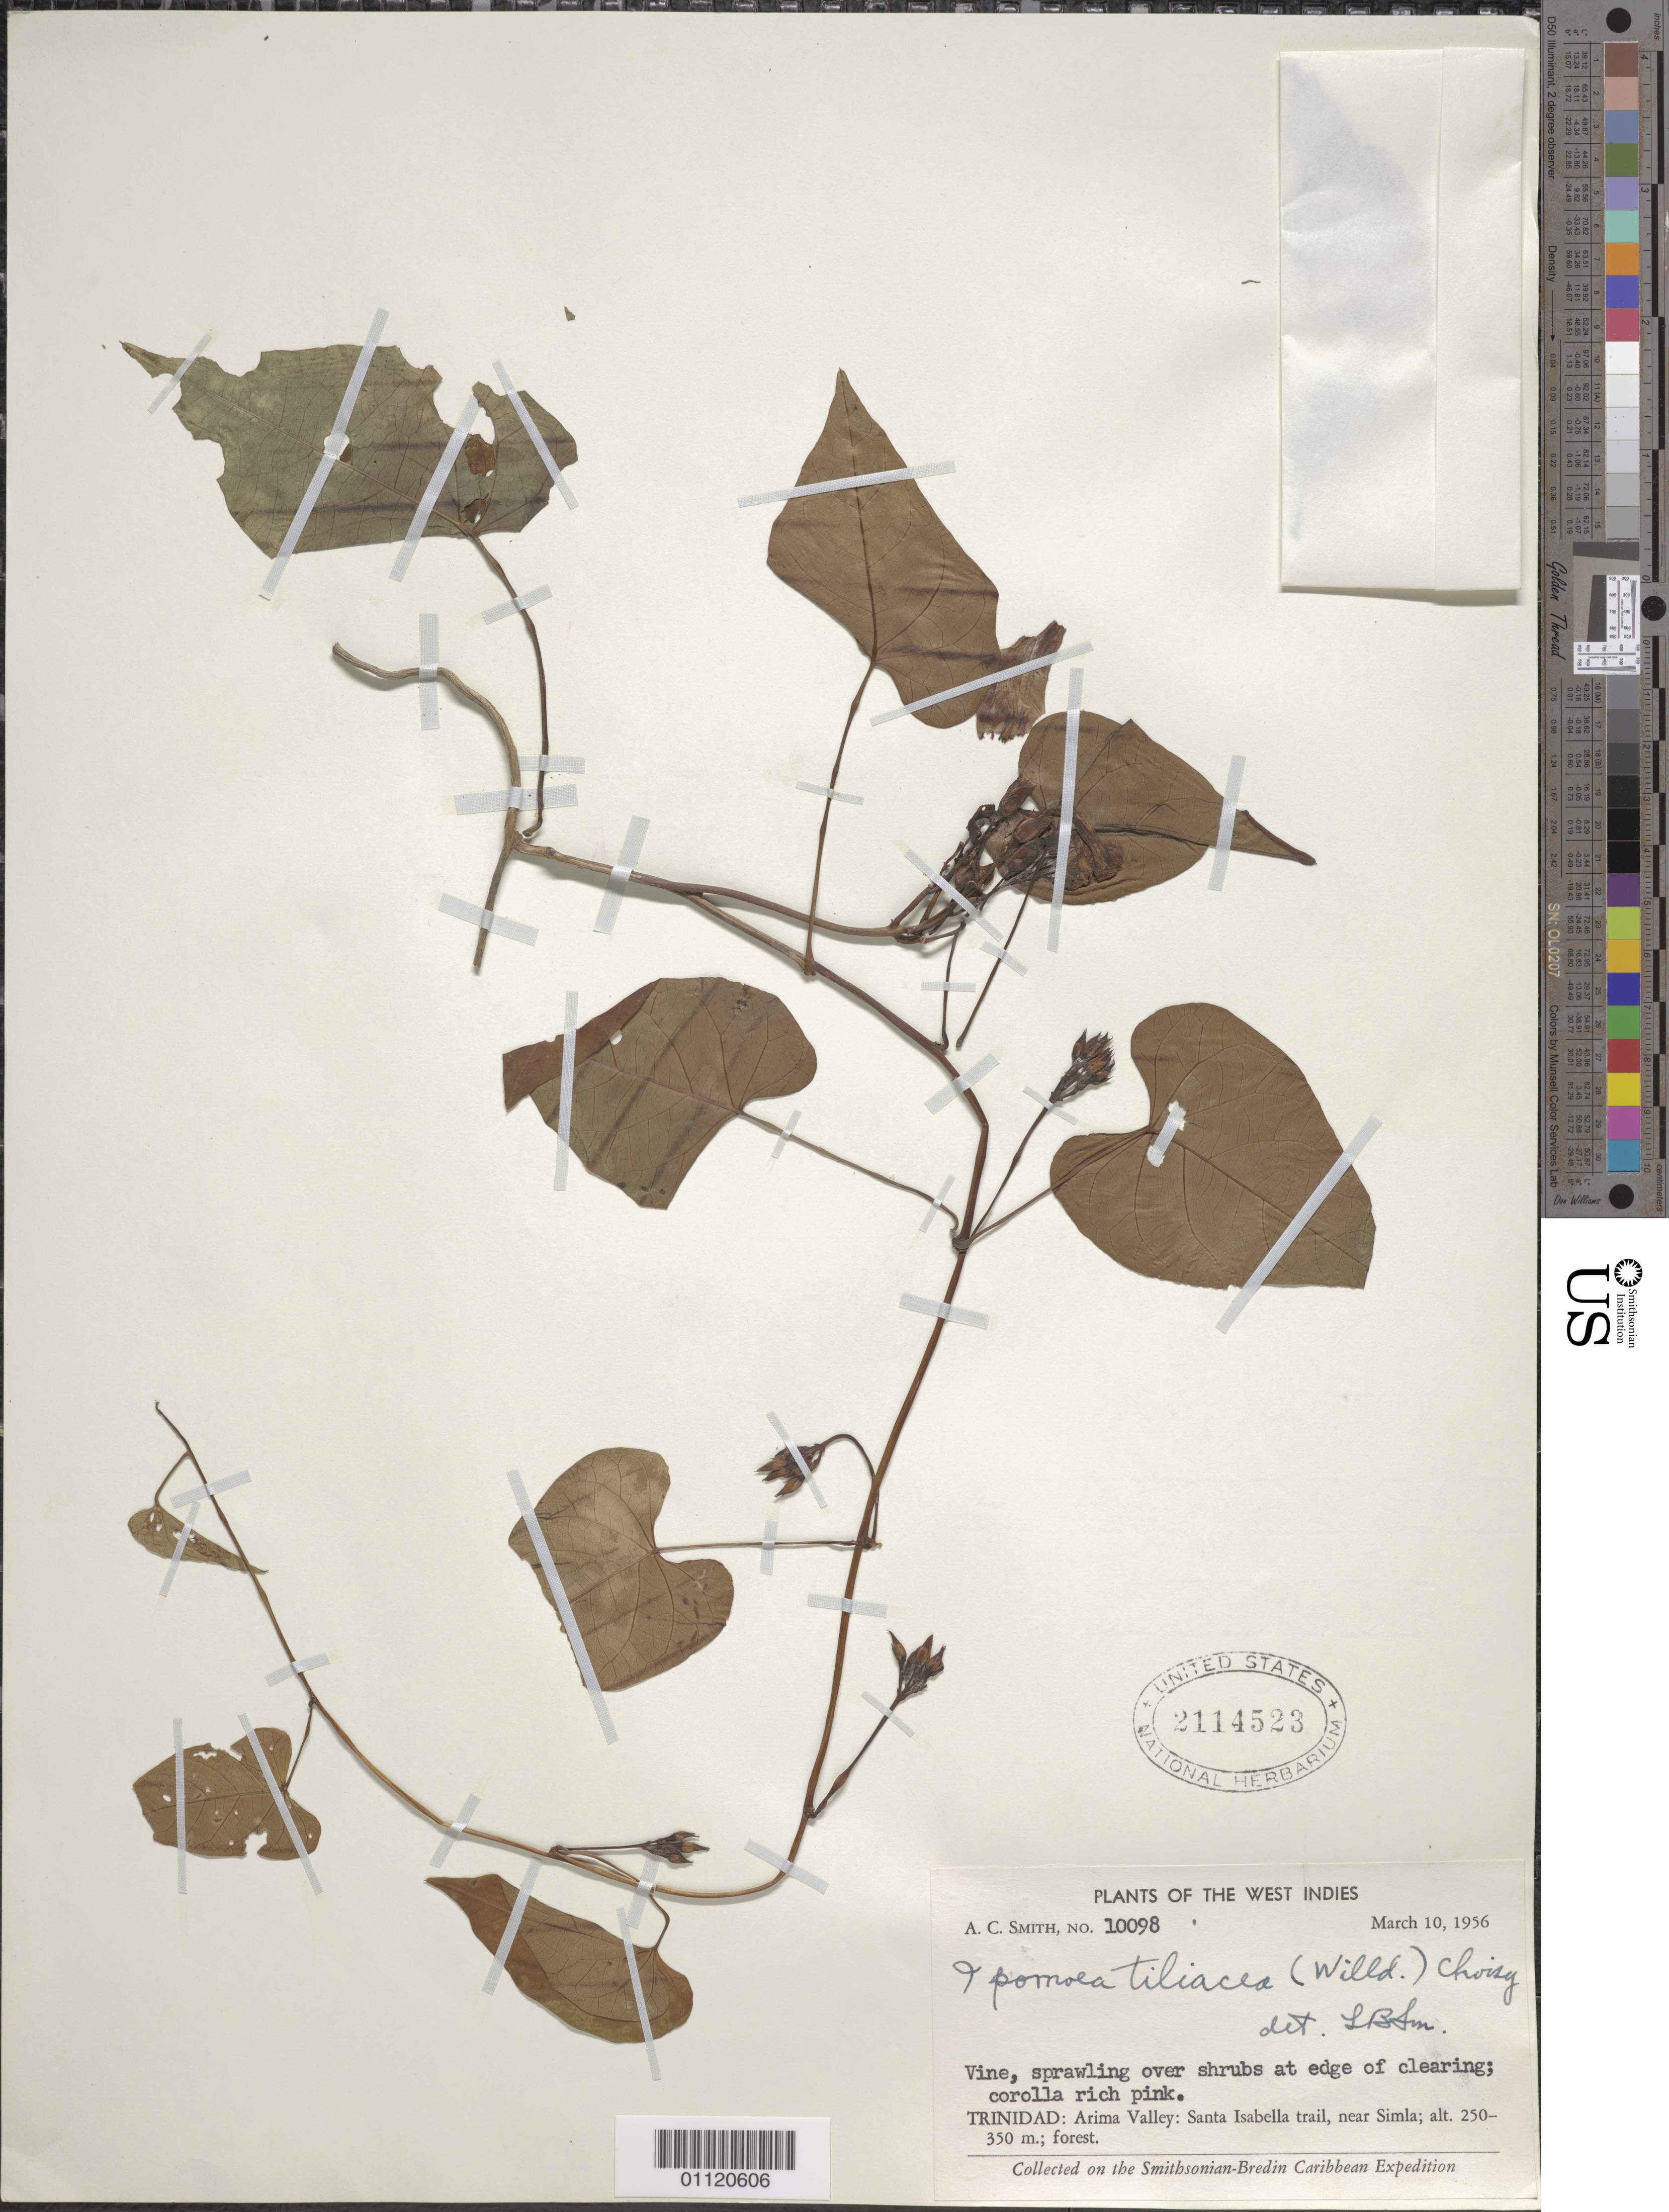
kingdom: Plantae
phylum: Tracheophyta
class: Magnoliopsida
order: Solanales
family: Convolvulaceae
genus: Ipomoea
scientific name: Ipomoea tiliacea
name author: (Willd.) Choisy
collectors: A. C. Smith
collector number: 10098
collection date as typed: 10 Mar 1956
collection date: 1956-03-10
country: Trinidad and Tobago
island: Trinidad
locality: Arima Valley: Santa Isabella trail, near Simla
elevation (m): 250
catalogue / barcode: US 2114523